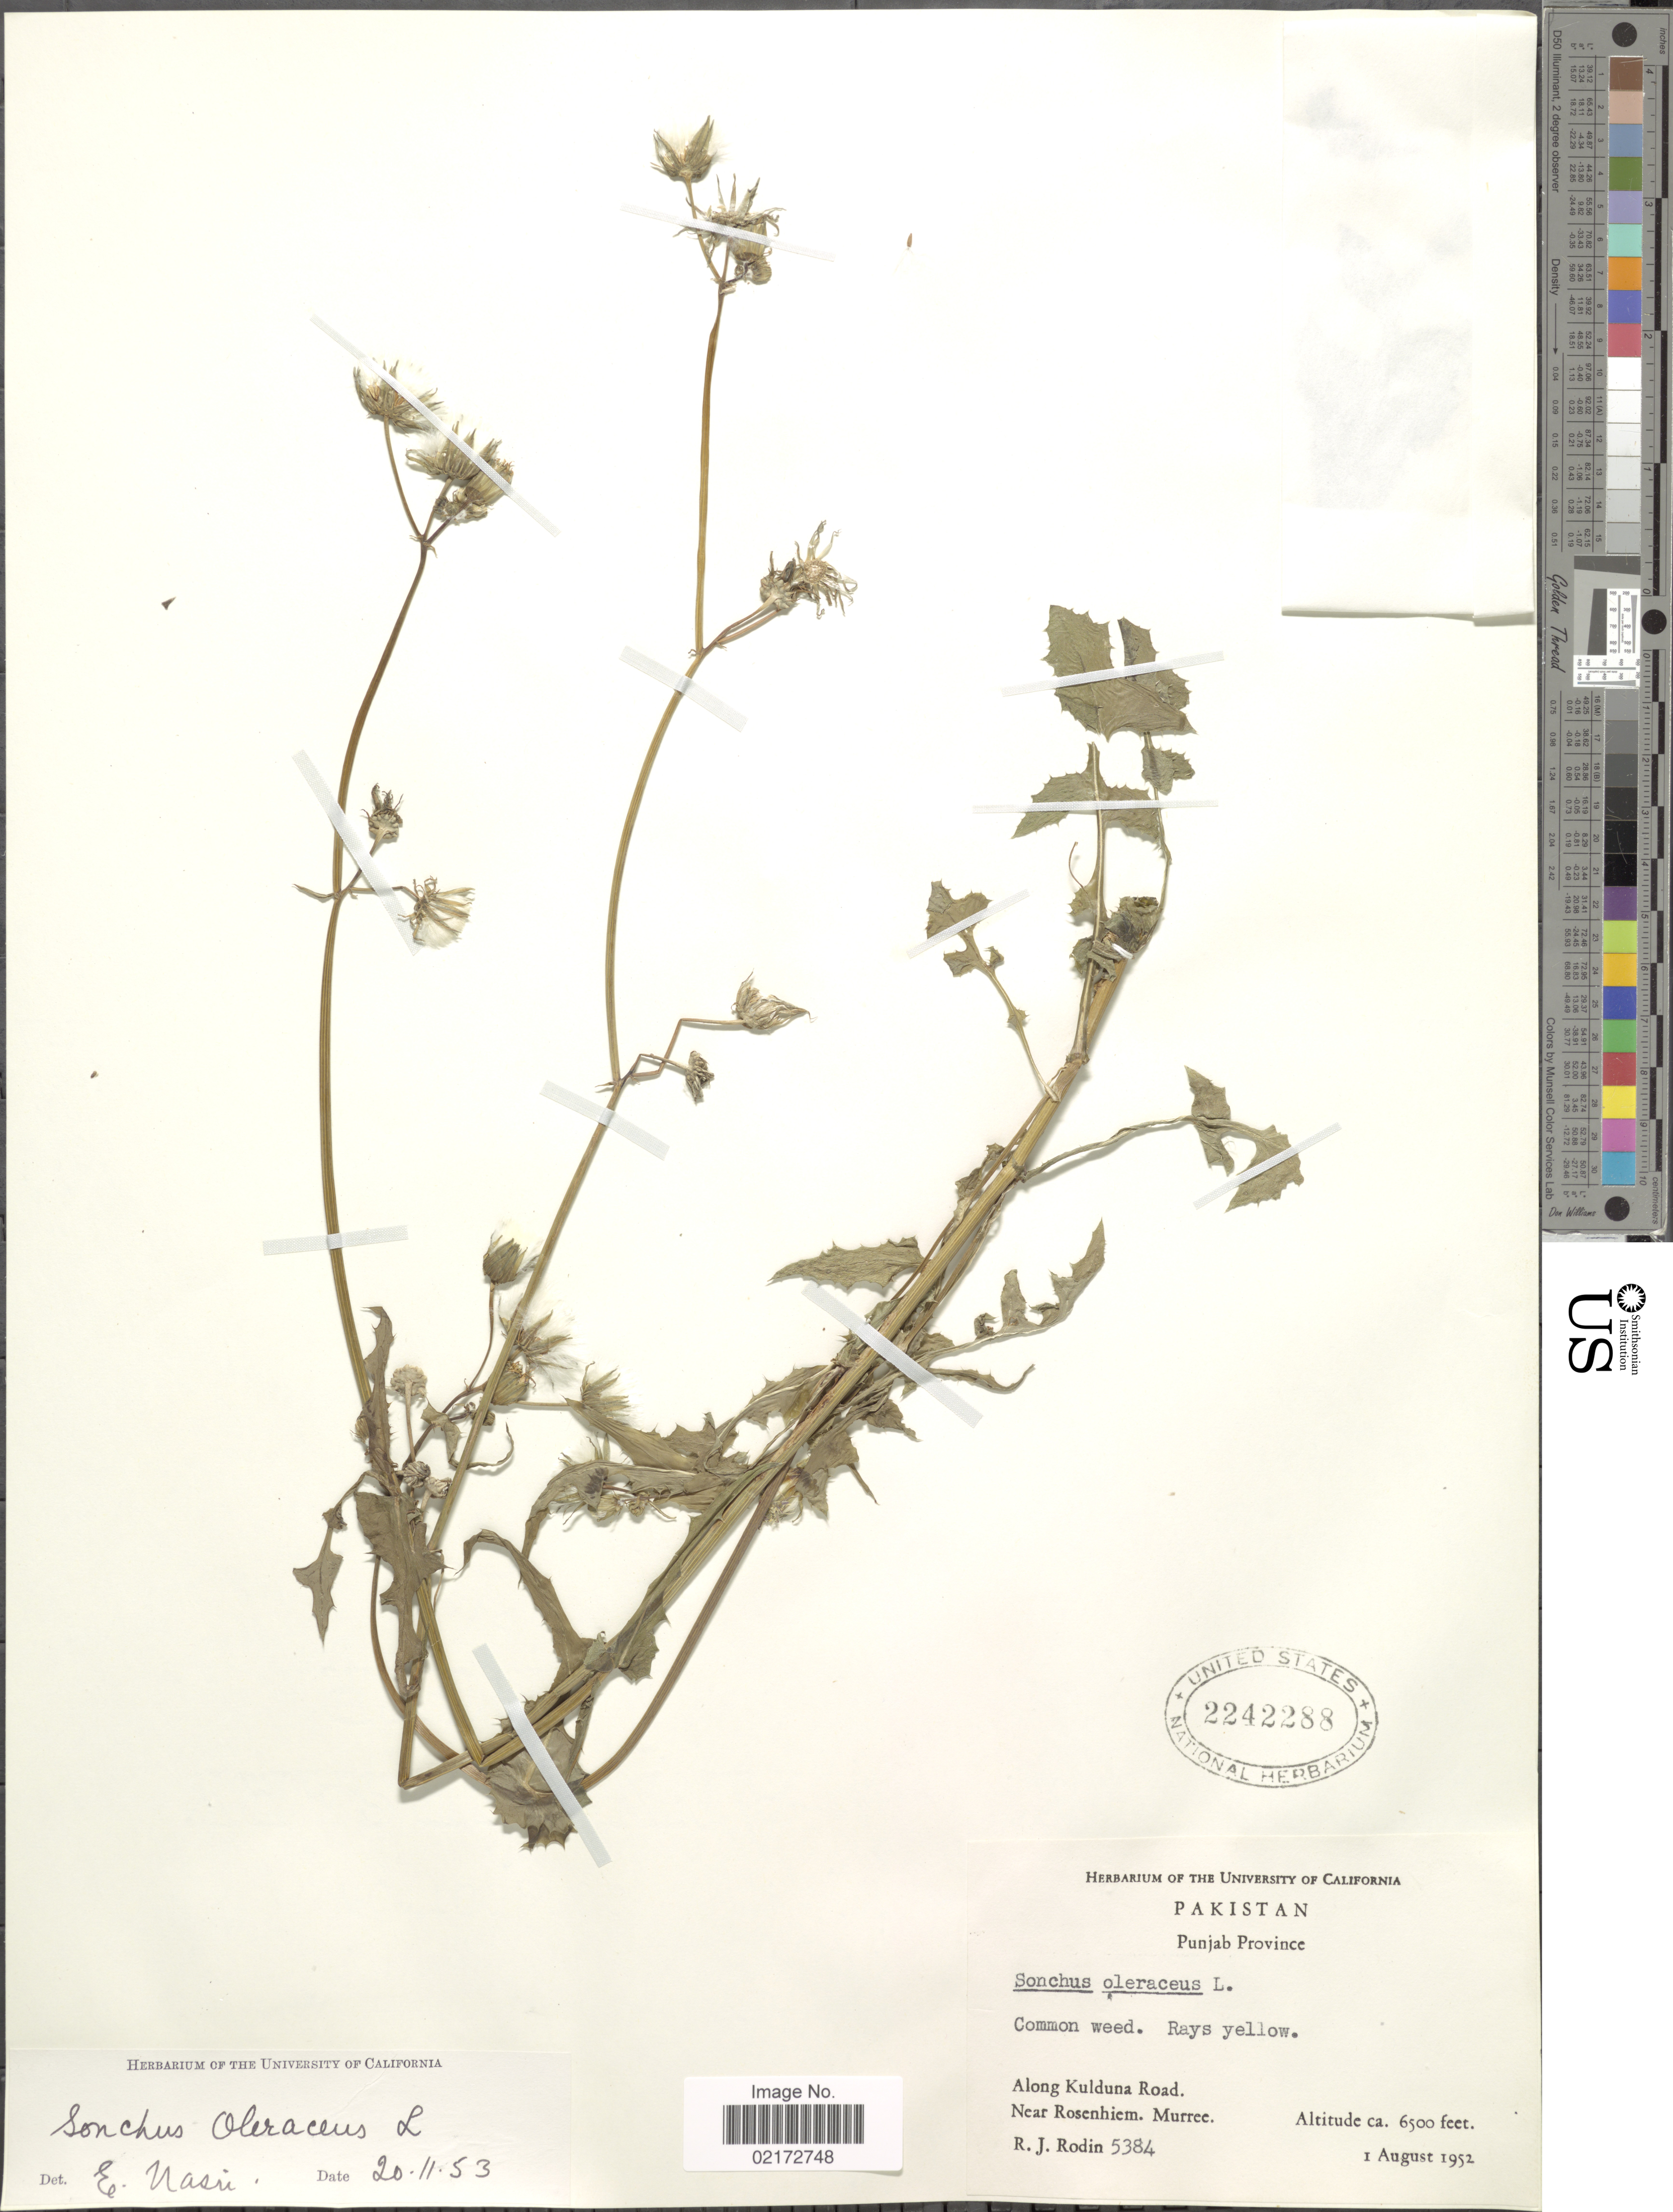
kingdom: Plantae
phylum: Tracheophyta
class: Magnoliopsida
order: Asterales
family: Asteraceae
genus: Sonchus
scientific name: Sonchus oleraceus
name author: L.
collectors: R. J. Rodin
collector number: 5384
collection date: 1952-08-01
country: Pakistan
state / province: Punjab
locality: Punjab Province. Along Kulduna Road. Near Rosenhiem. Murree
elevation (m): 1981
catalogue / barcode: US 2242288